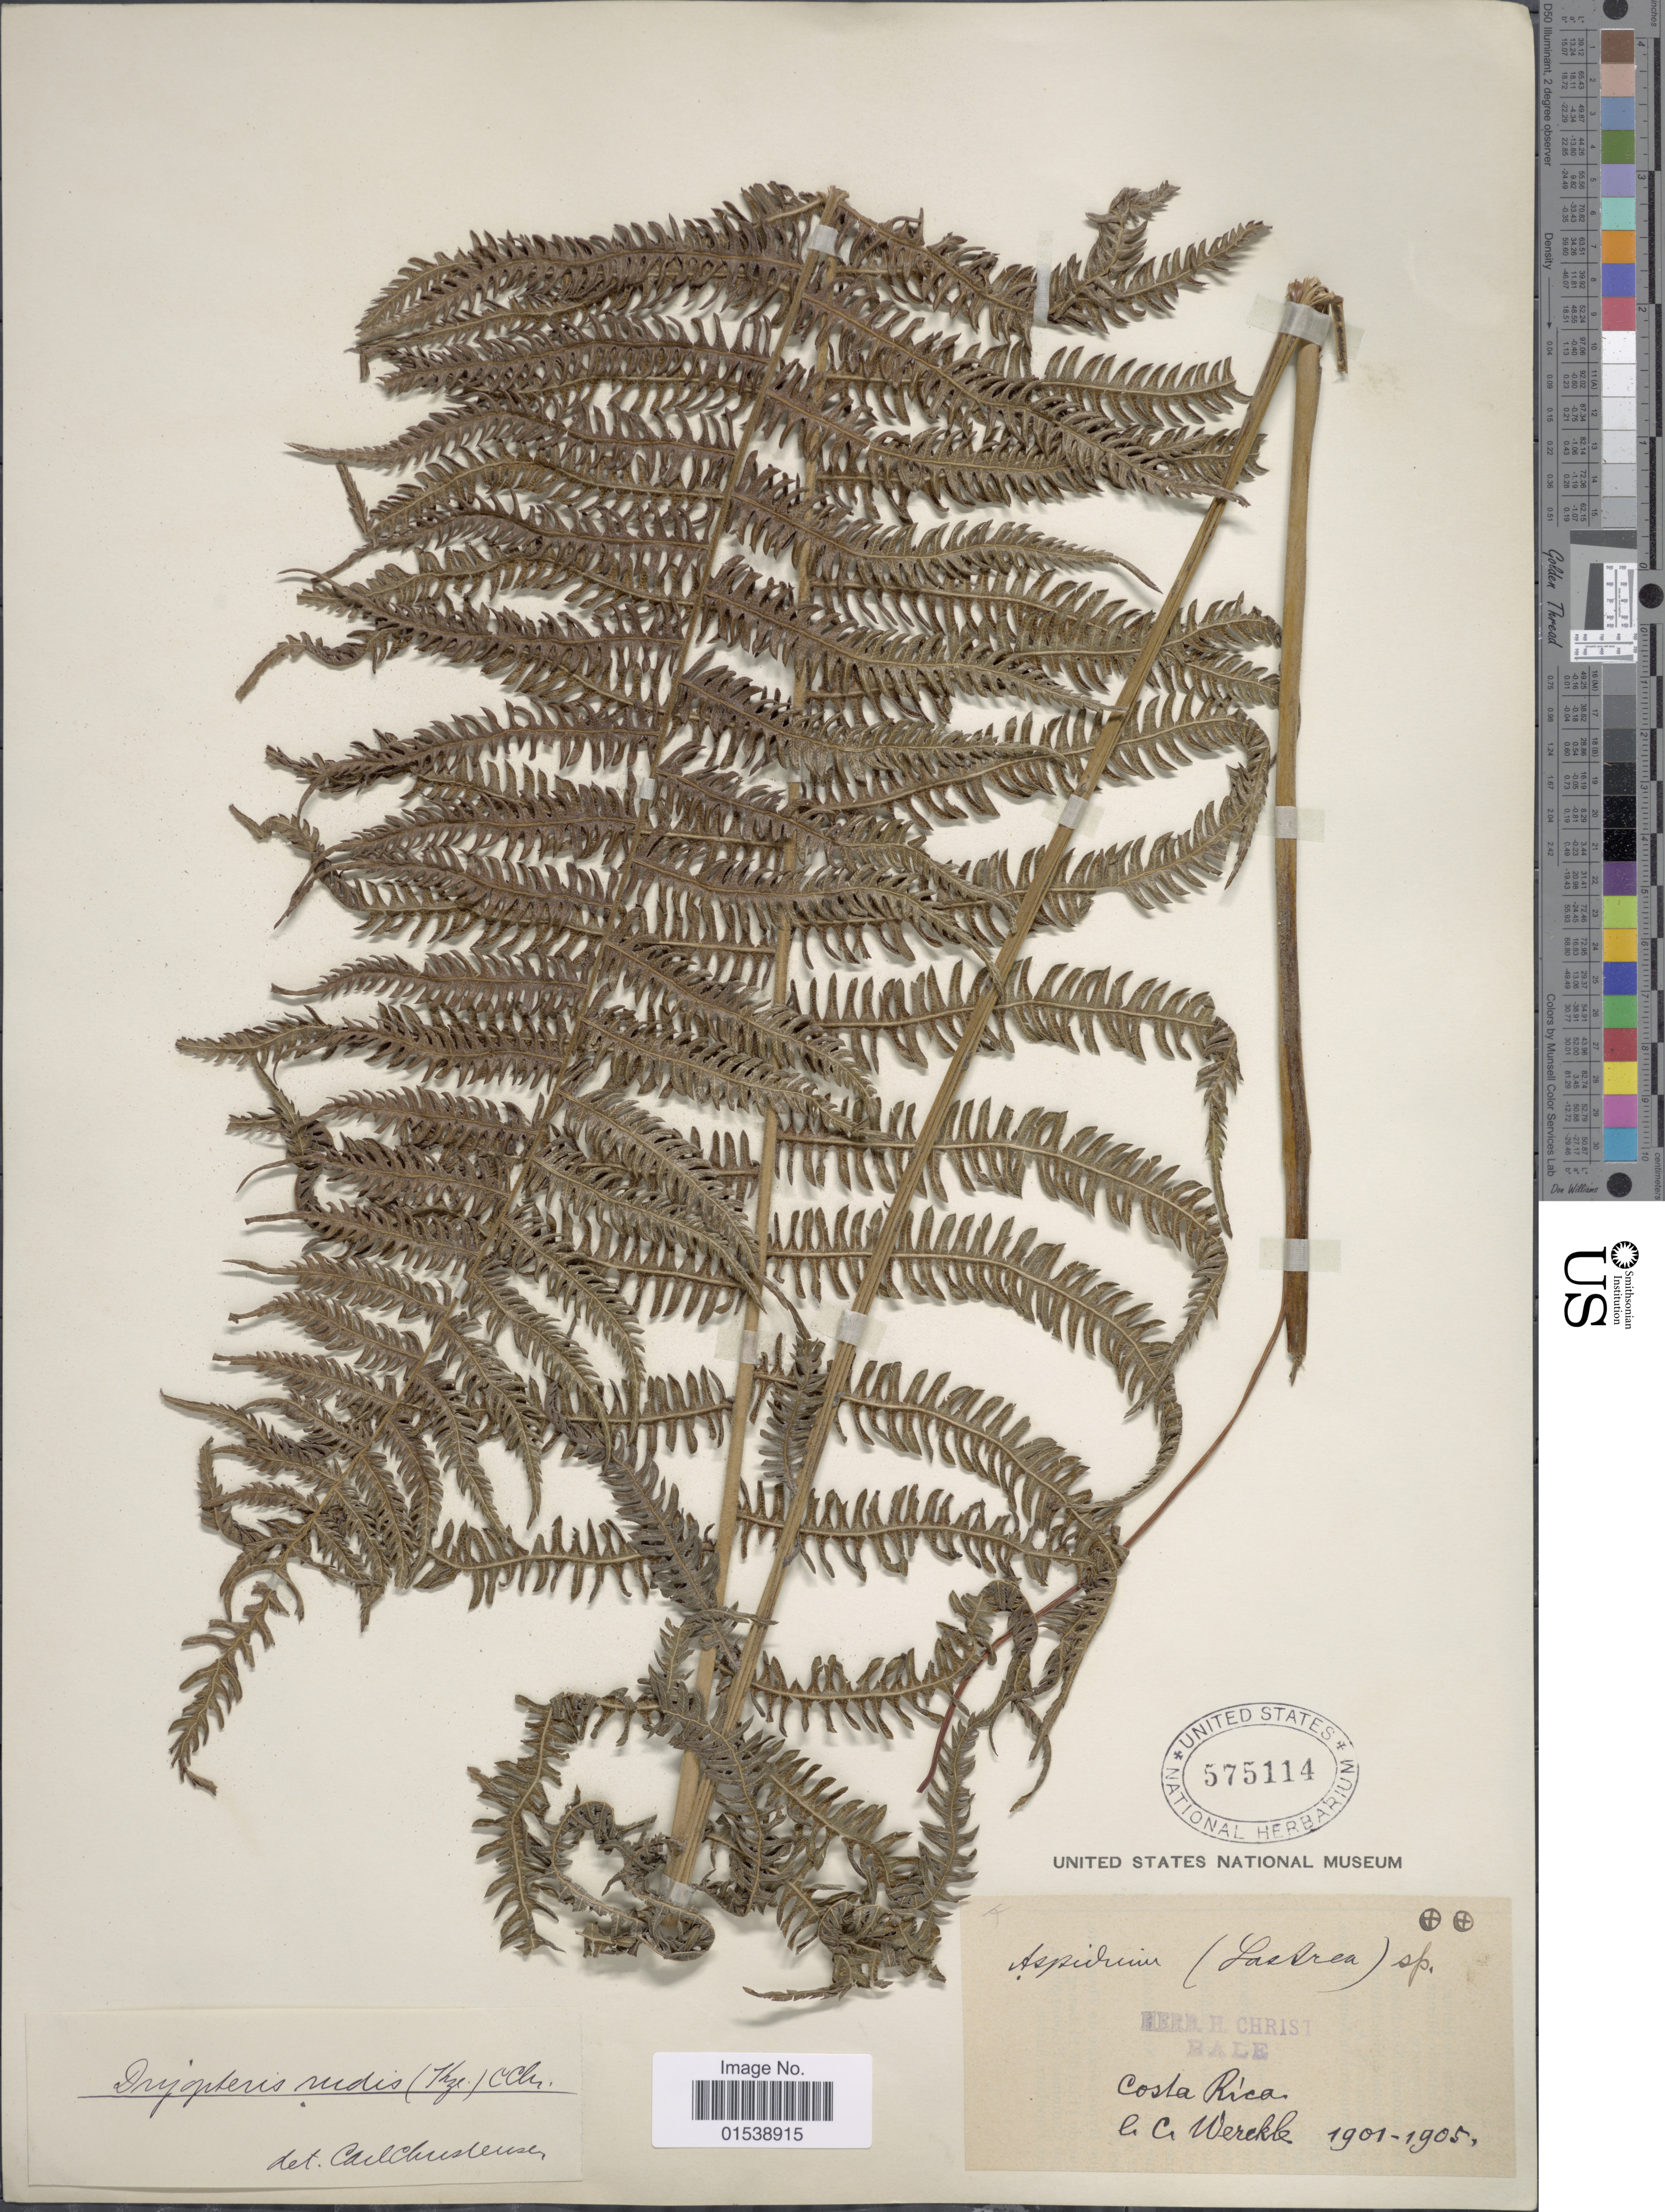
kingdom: Plantae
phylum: Tracheophyta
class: Polypodiopsida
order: Polypodiales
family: Thelypteridaceae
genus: Amauropelta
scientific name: Amauropelta rudis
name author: (Kunze) Pic. Serm.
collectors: C. Wercklé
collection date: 1901/1905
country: Costa Rica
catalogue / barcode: US 575114